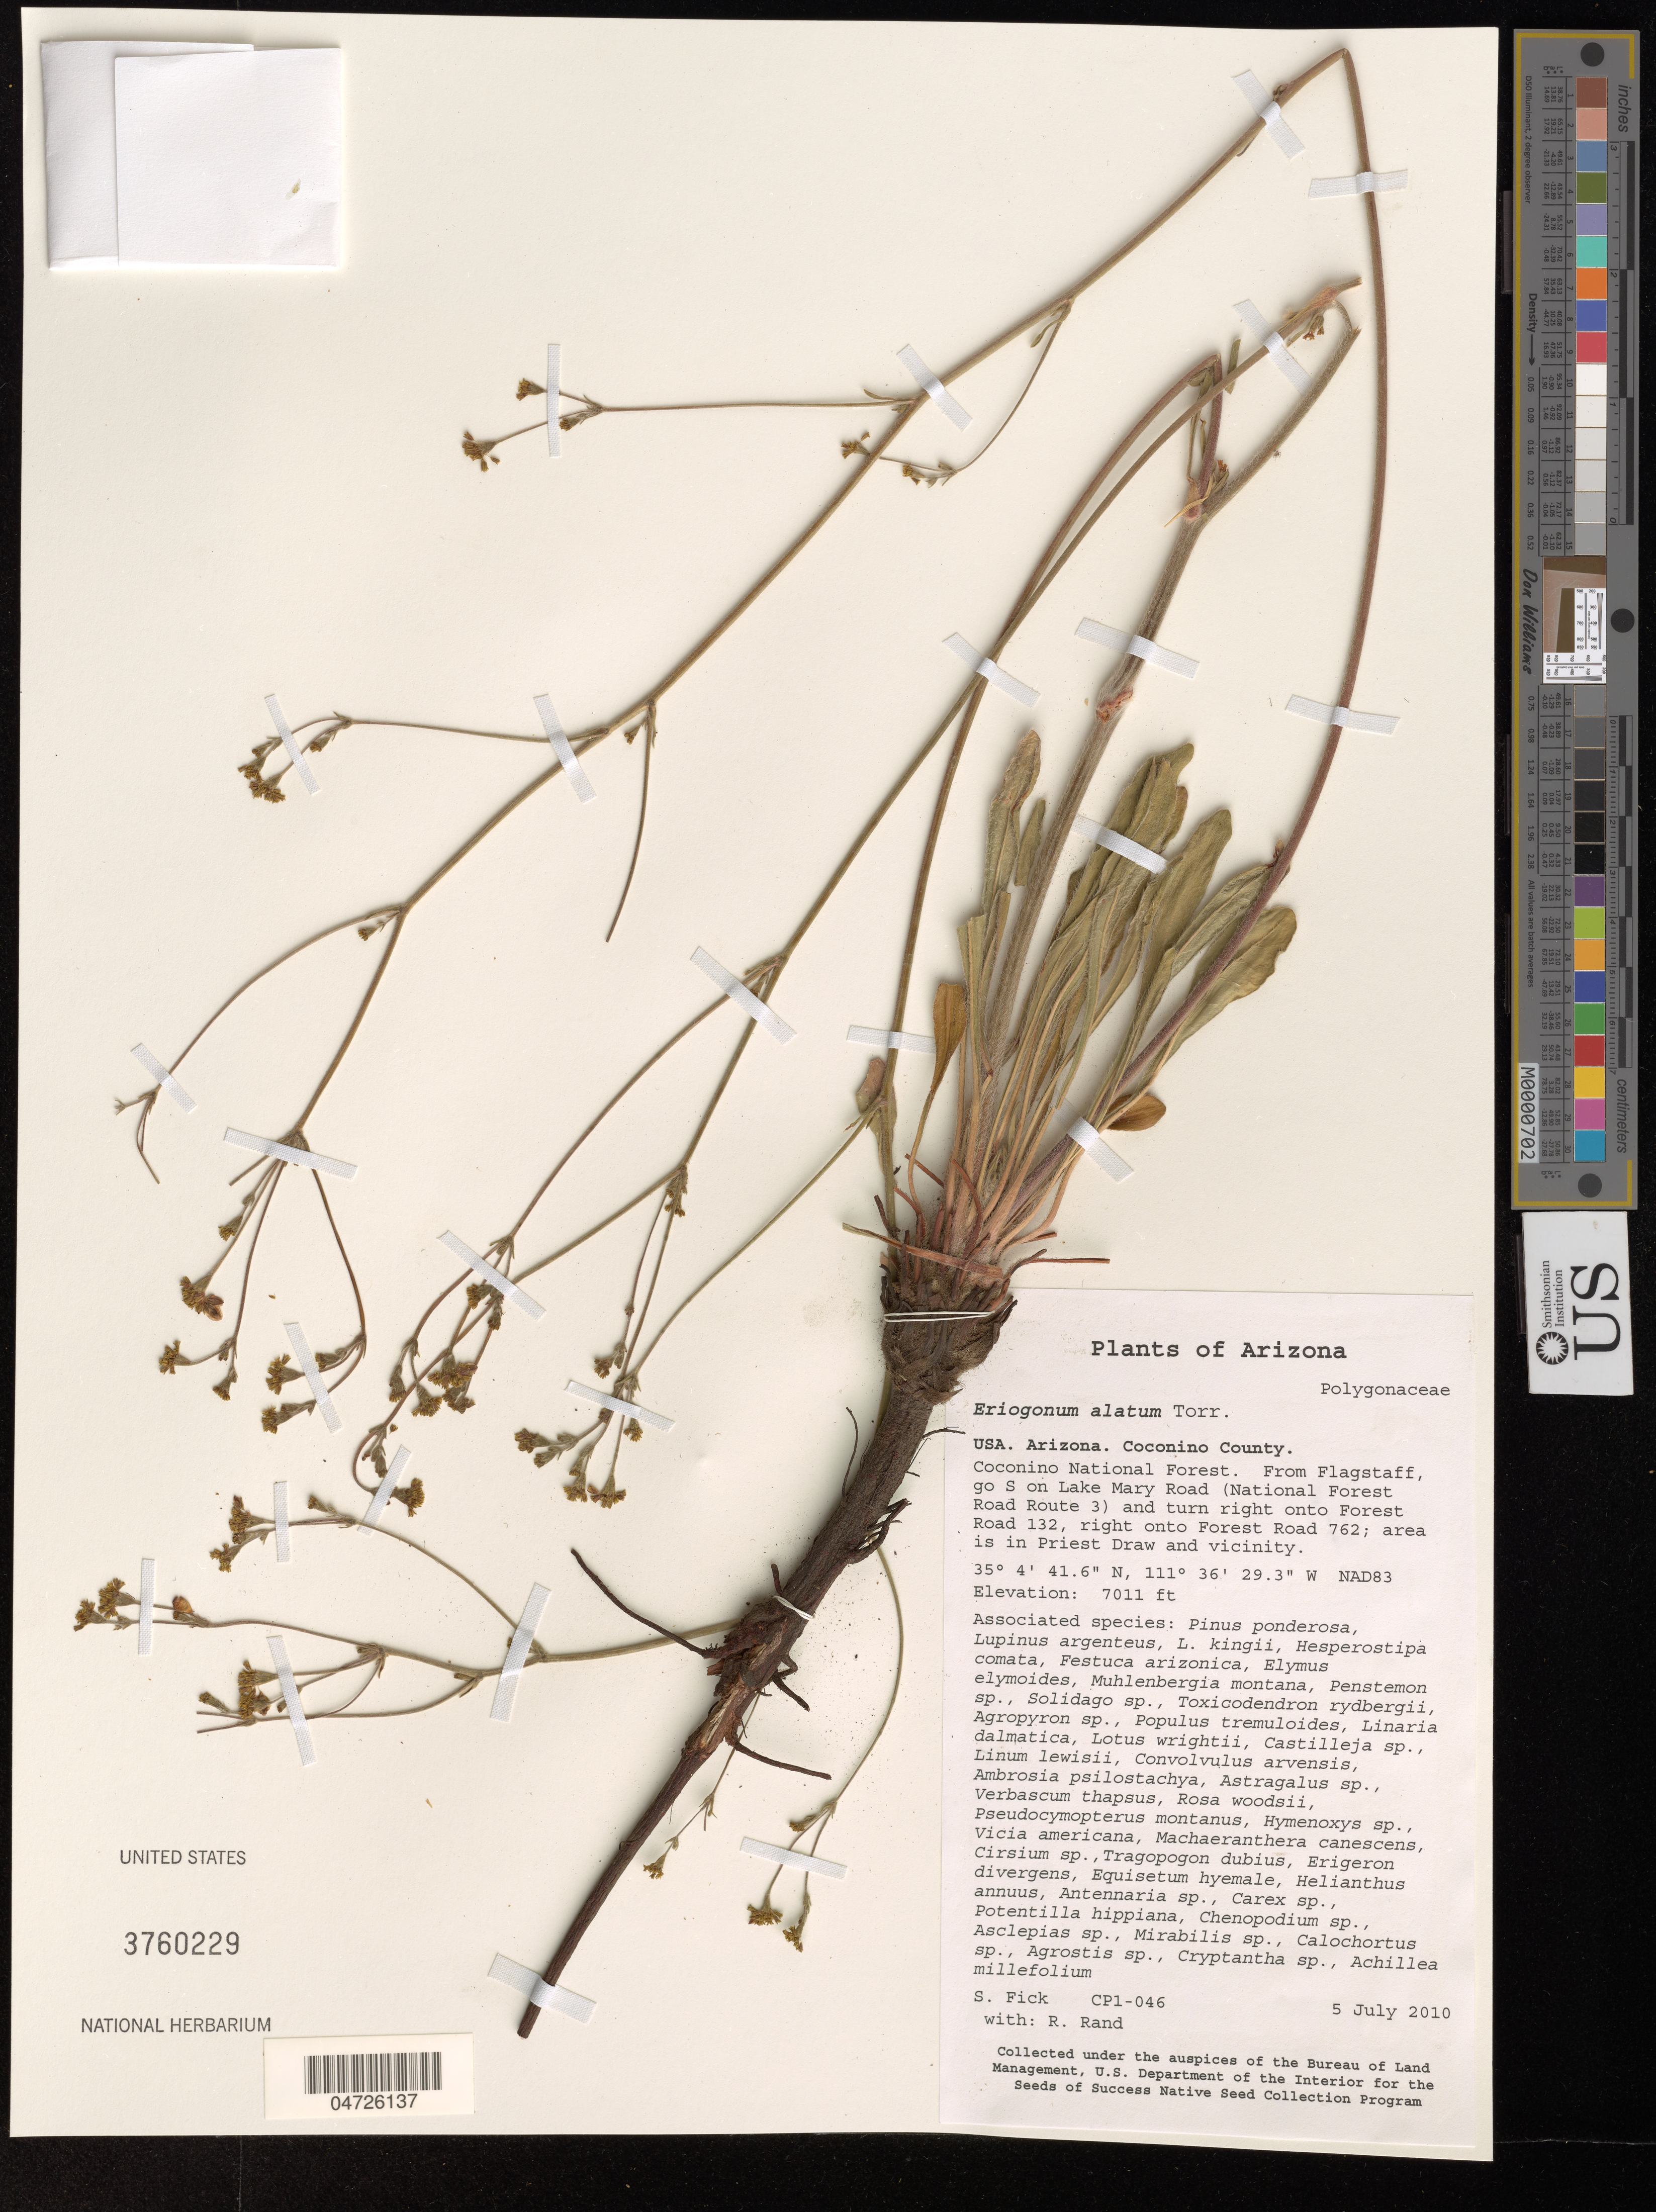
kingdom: Plantae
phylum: Tracheophyta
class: Magnoliopsida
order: Caryophyllales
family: Polygonaceae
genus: Eriogonum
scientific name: Eriogonum alatum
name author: Torr.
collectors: S. Fick & R. Rand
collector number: CP1-046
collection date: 2010-07-05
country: United States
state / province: Arizona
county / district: Coconino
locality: Coconino County. Coconino National Forest. From Flagstaff, go S on Lake Mary Road (National Forest Road Route 3) and turn right onto Forest Road 132, right onto Forest Road 762; area is in Priest Draw and vicinity. NAD83.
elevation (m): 2137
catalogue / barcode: US 3760229